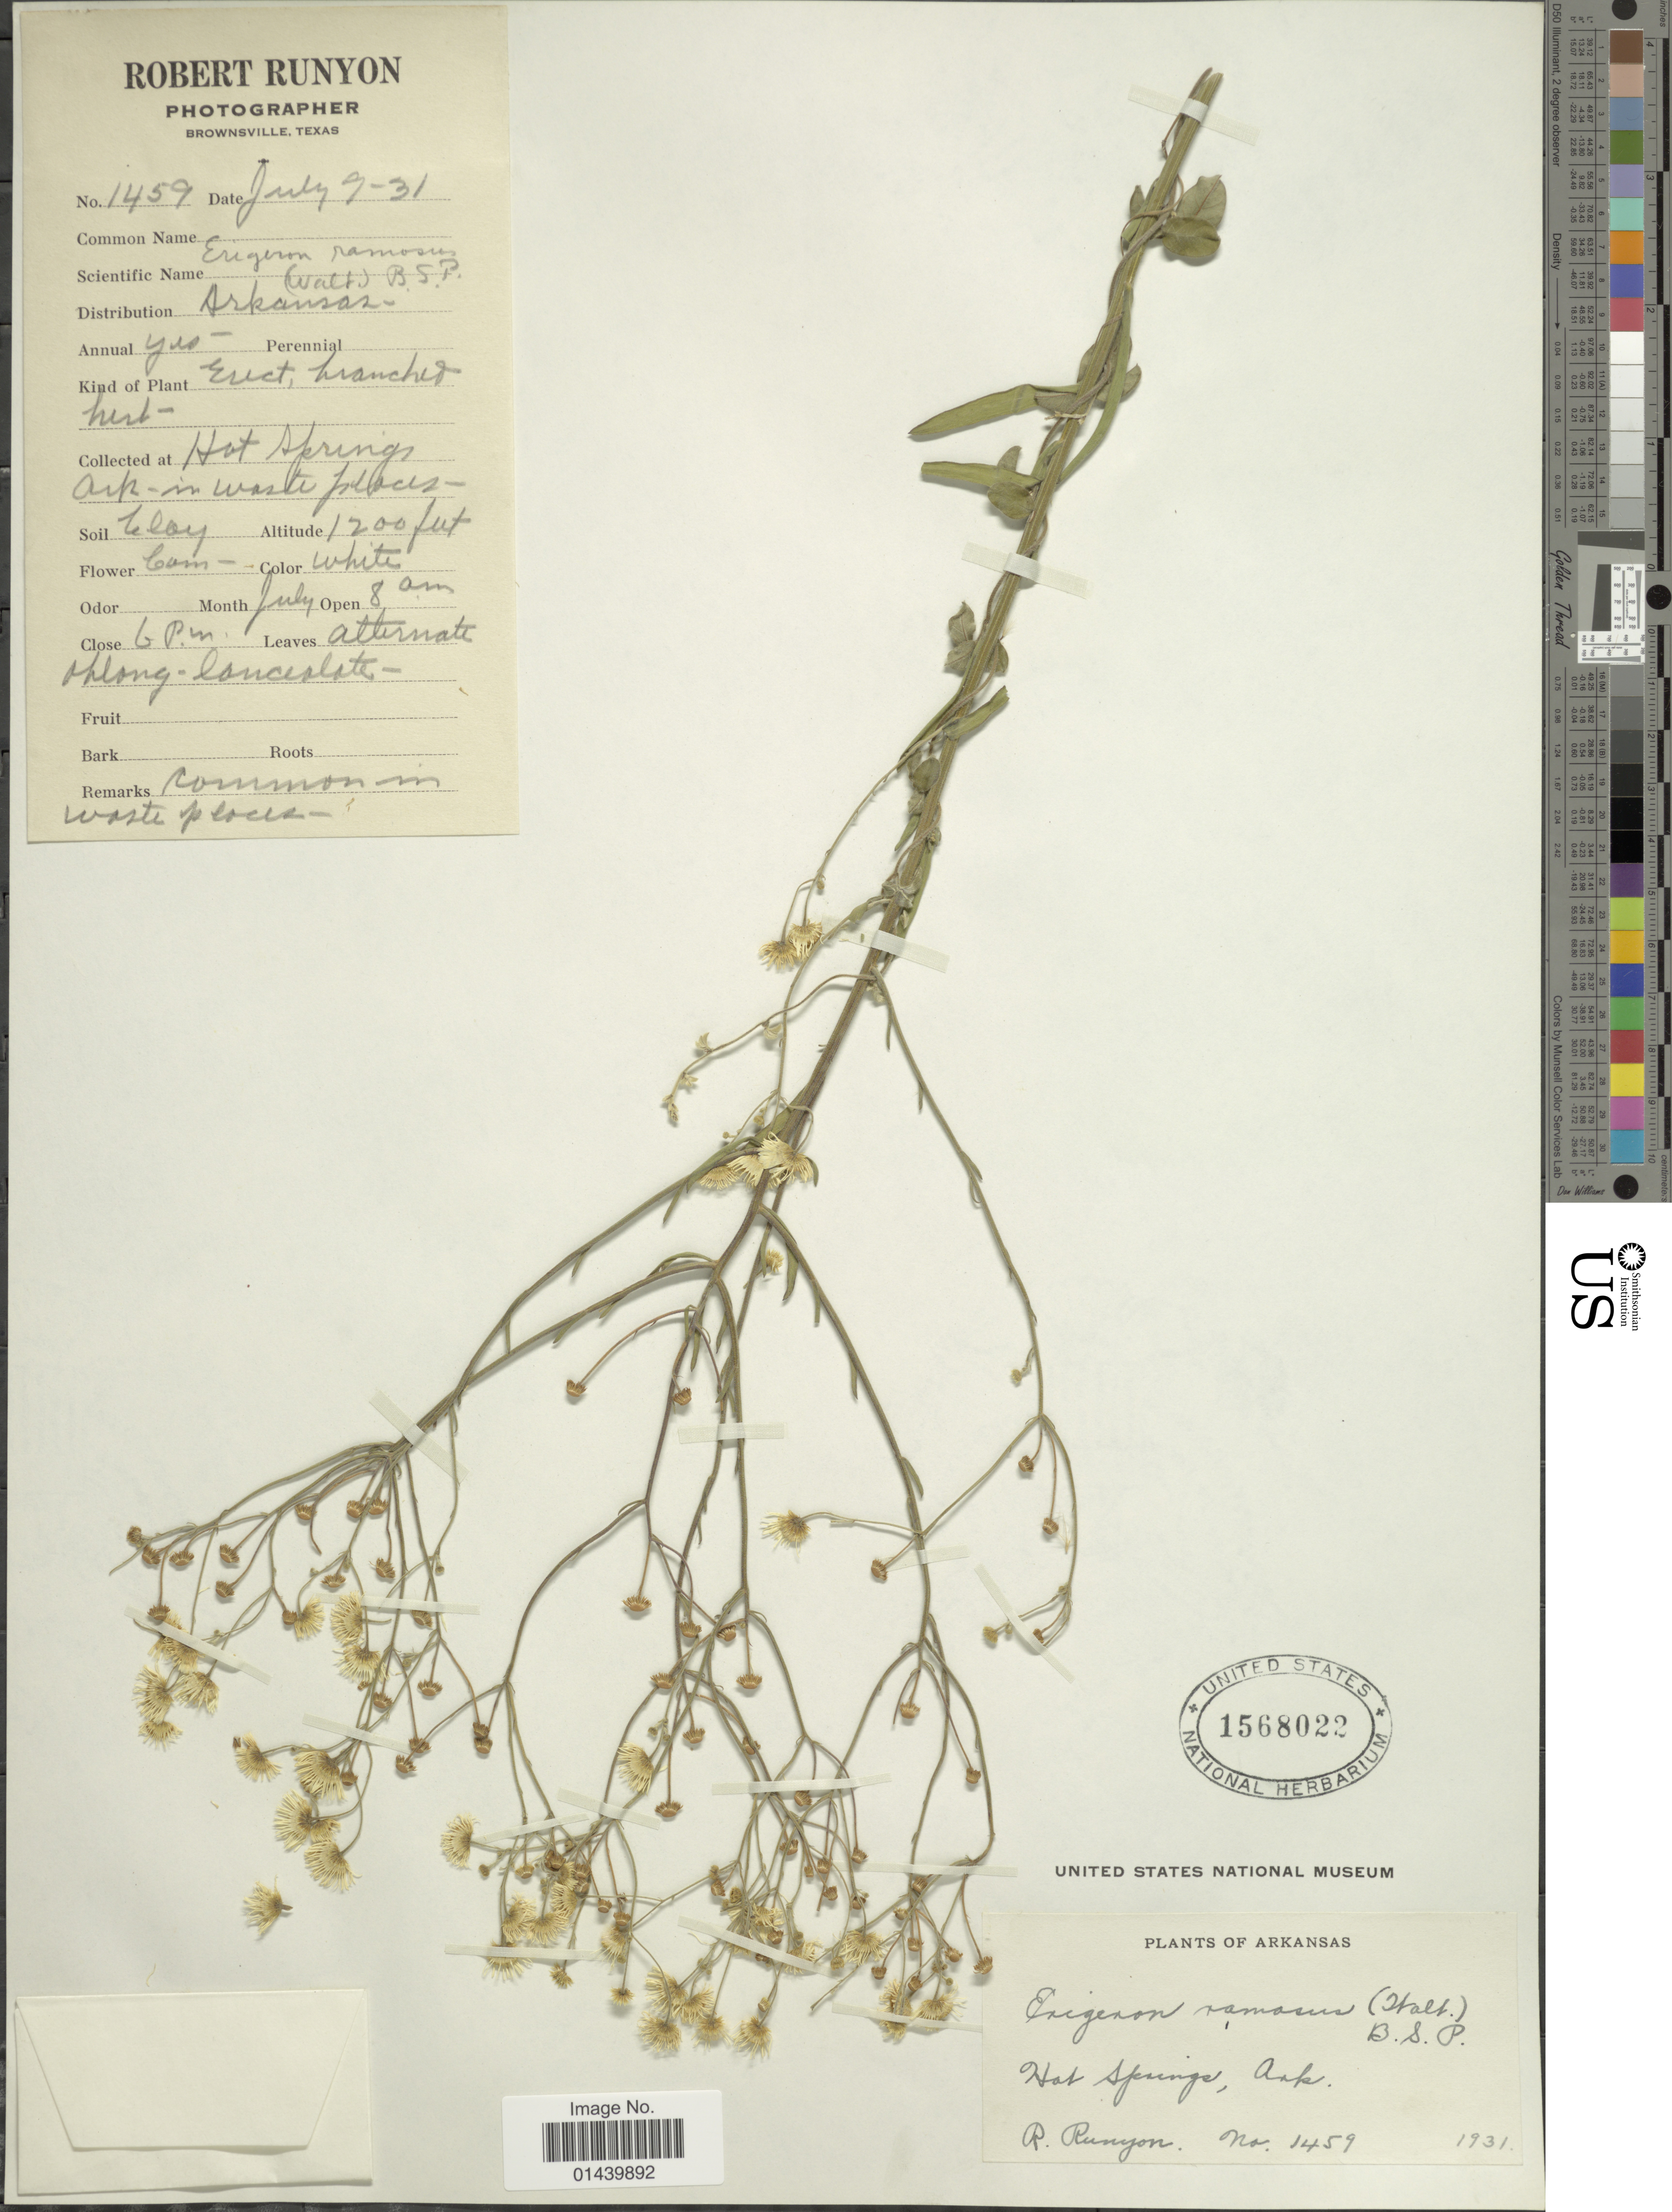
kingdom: Plantae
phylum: Tracheophyta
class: Magnoliopsida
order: Asterales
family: Asteraceae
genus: Erigeron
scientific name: Erigeron strigosus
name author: Muhl. ex Willd.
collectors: R. Runyon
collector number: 1469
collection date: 1931-07-09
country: United States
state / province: Arkansas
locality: Hot Springs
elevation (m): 366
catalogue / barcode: US 1568022